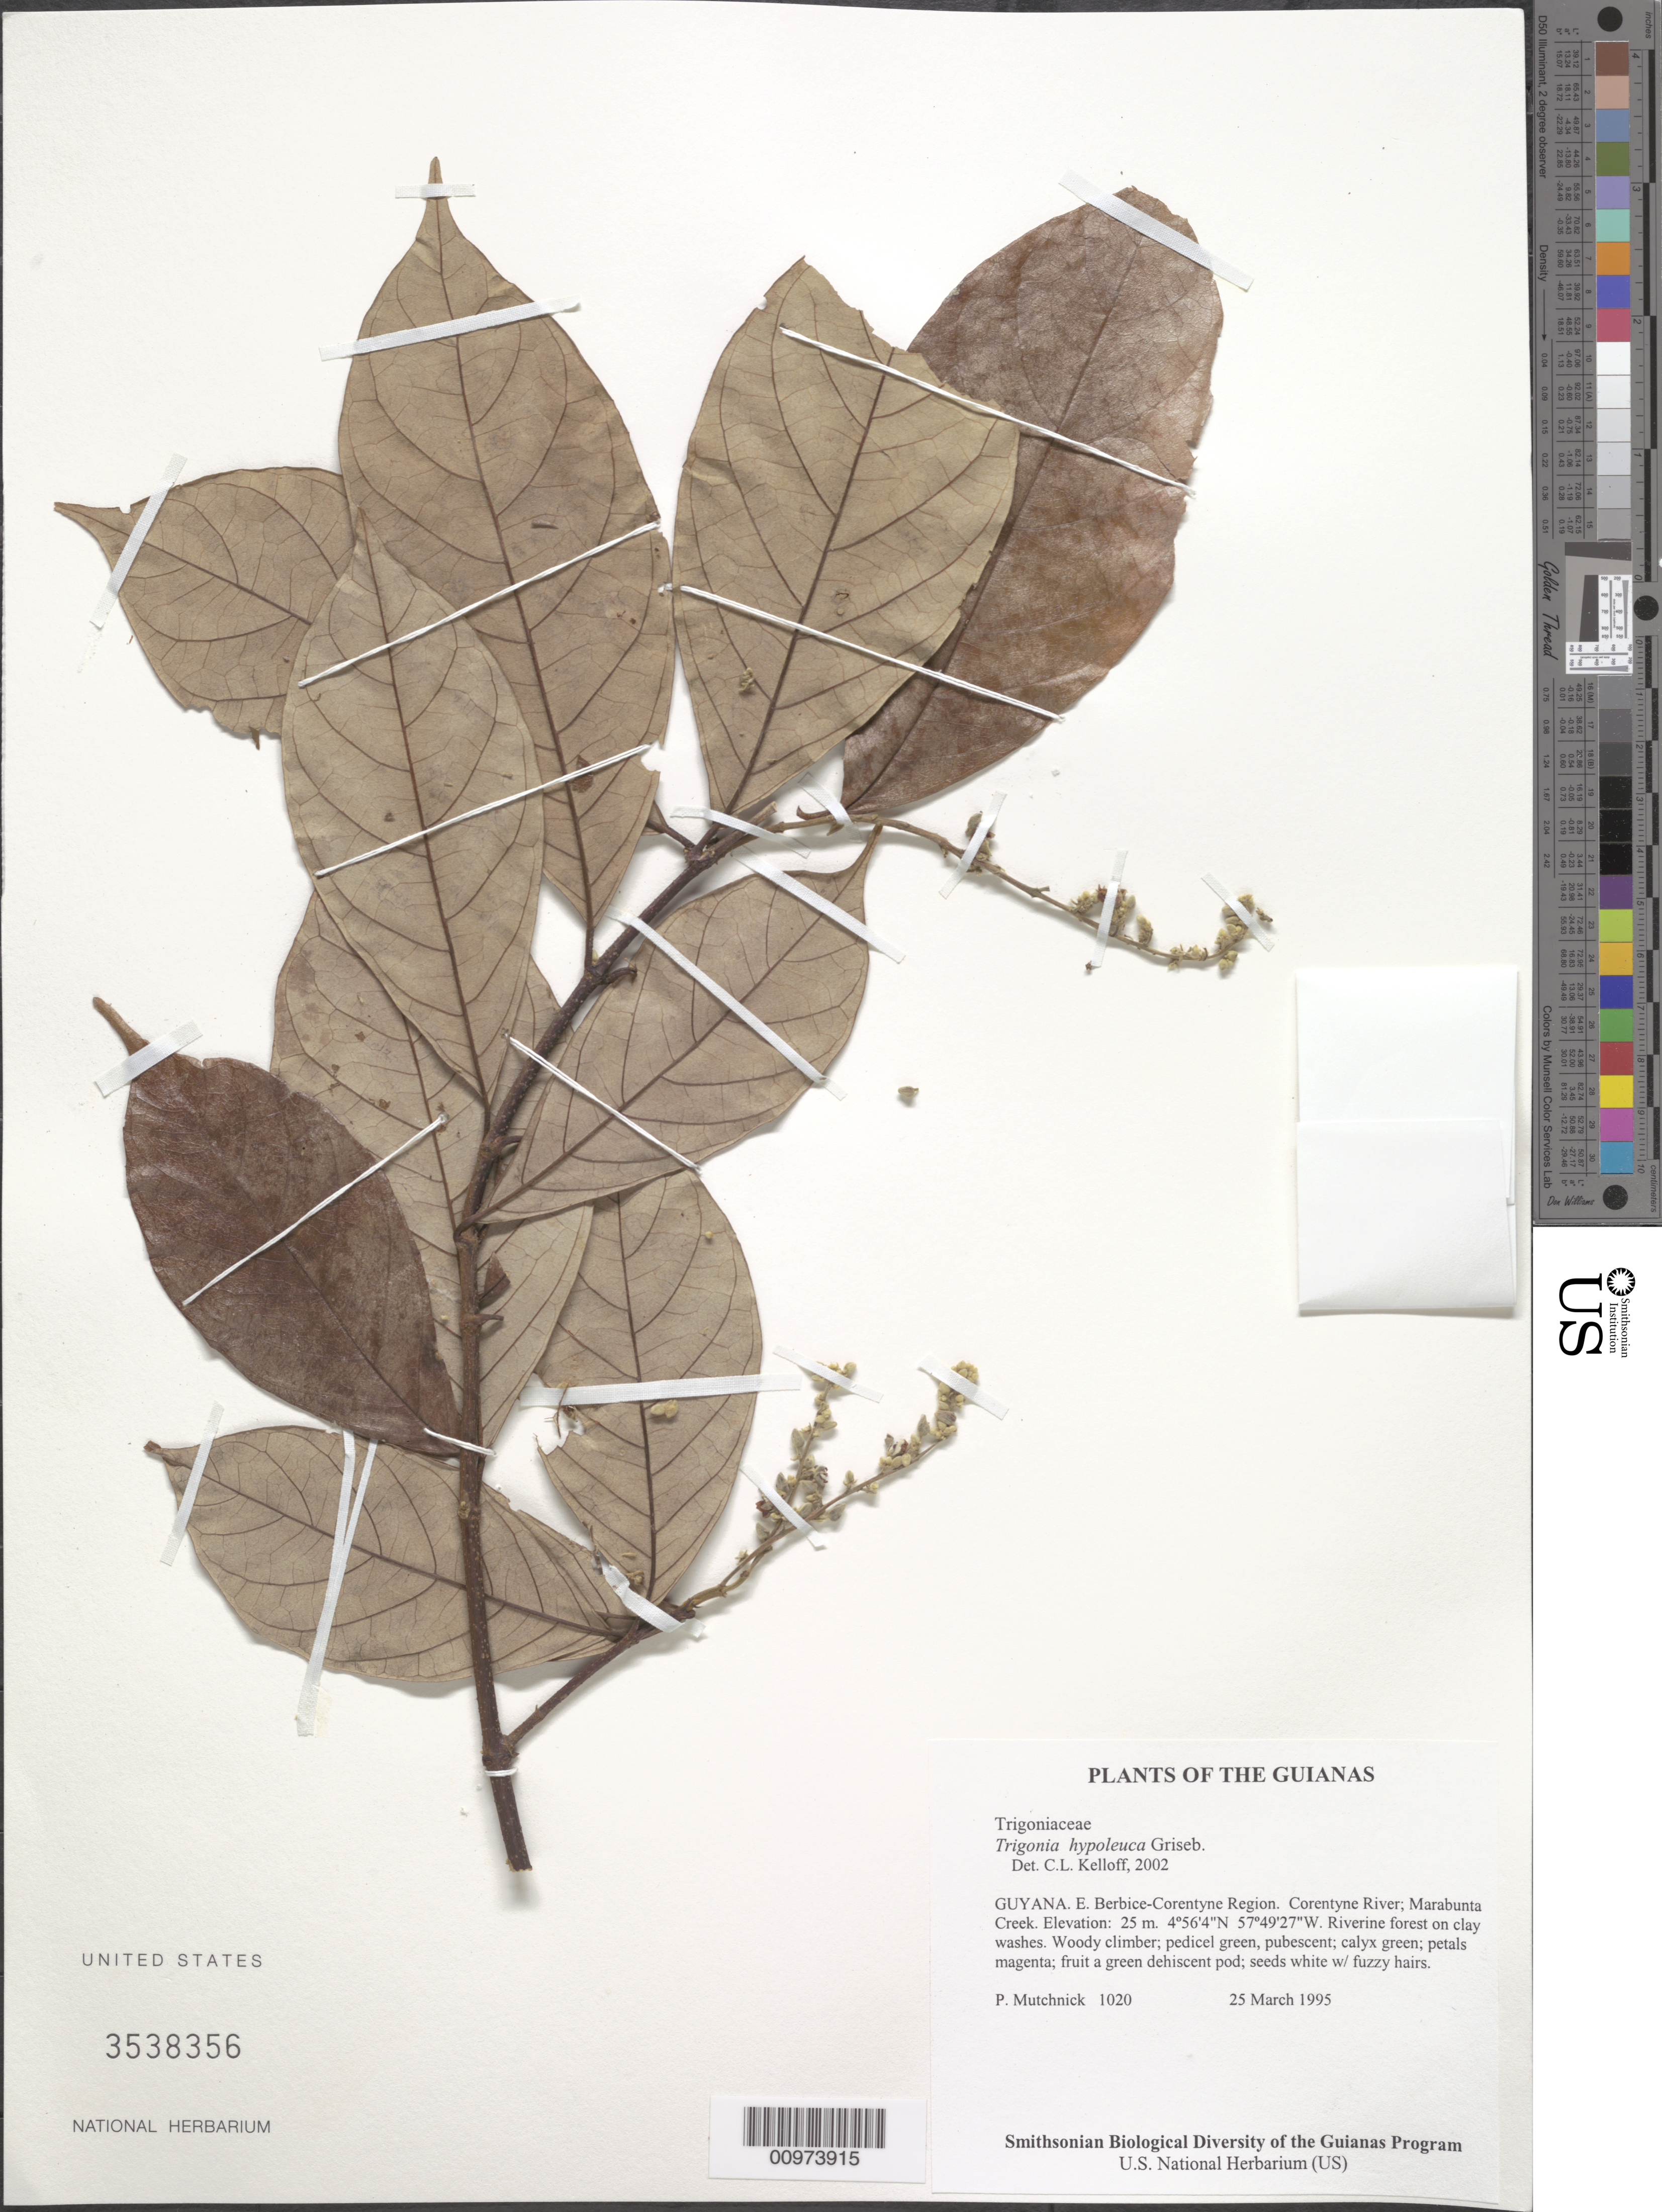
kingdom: Plantae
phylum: Tracheophyta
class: Magnoliopsida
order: Malpighiales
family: Trigoniaceae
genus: Trigonia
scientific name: Trigonia hypoleuca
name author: Griseb.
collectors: P. Mutchnick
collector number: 1020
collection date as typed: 25 March 1995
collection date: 1995-03-25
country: Guyana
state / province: E. Berbice-Corentyne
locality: Corentyne River; Marabunta Creek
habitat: Riverine forest on clay washes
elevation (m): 25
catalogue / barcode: US 3538356